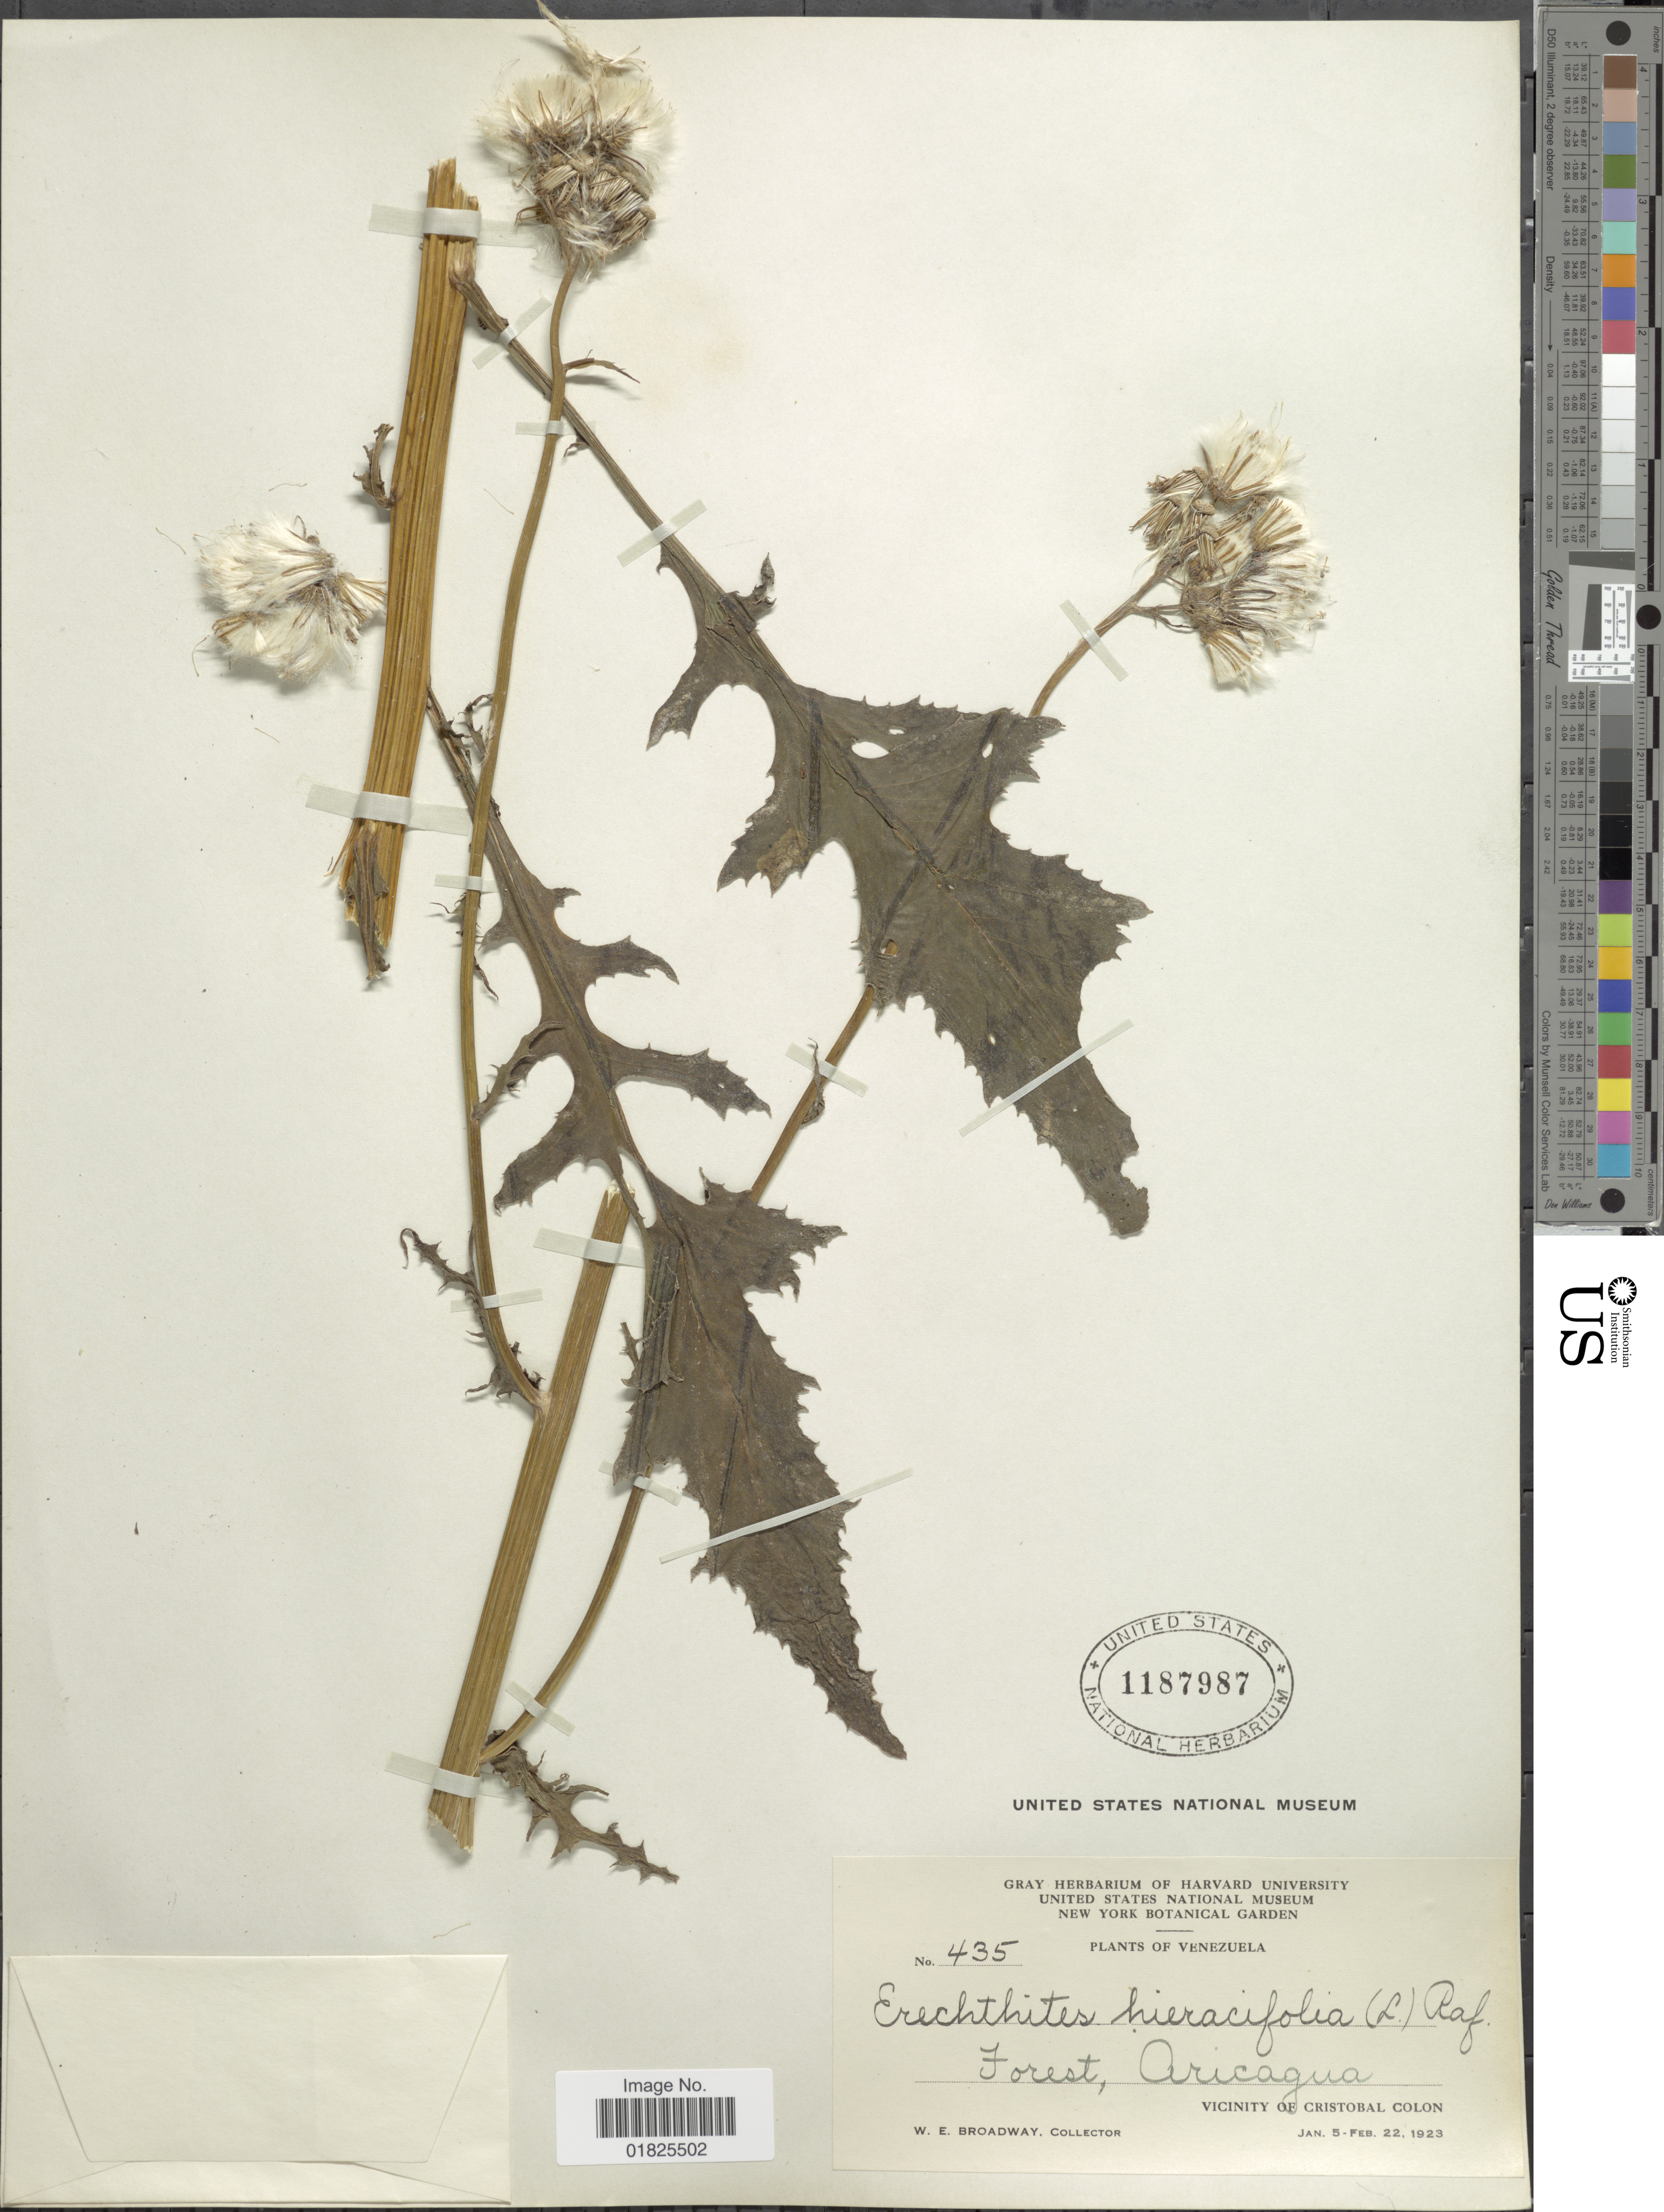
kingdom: Plantae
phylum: Tracheophyta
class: Magnoliopsida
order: Asterales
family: Asteraceae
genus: Erechtites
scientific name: Erechtites hieraciifolius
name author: (L.) Raf. ex DC.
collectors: W. E. Broadway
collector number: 435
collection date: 1923-01-05/1923-02-22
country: Venezuela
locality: Vicinity of Crsitobal Colon. Aricagua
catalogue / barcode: US 1187987